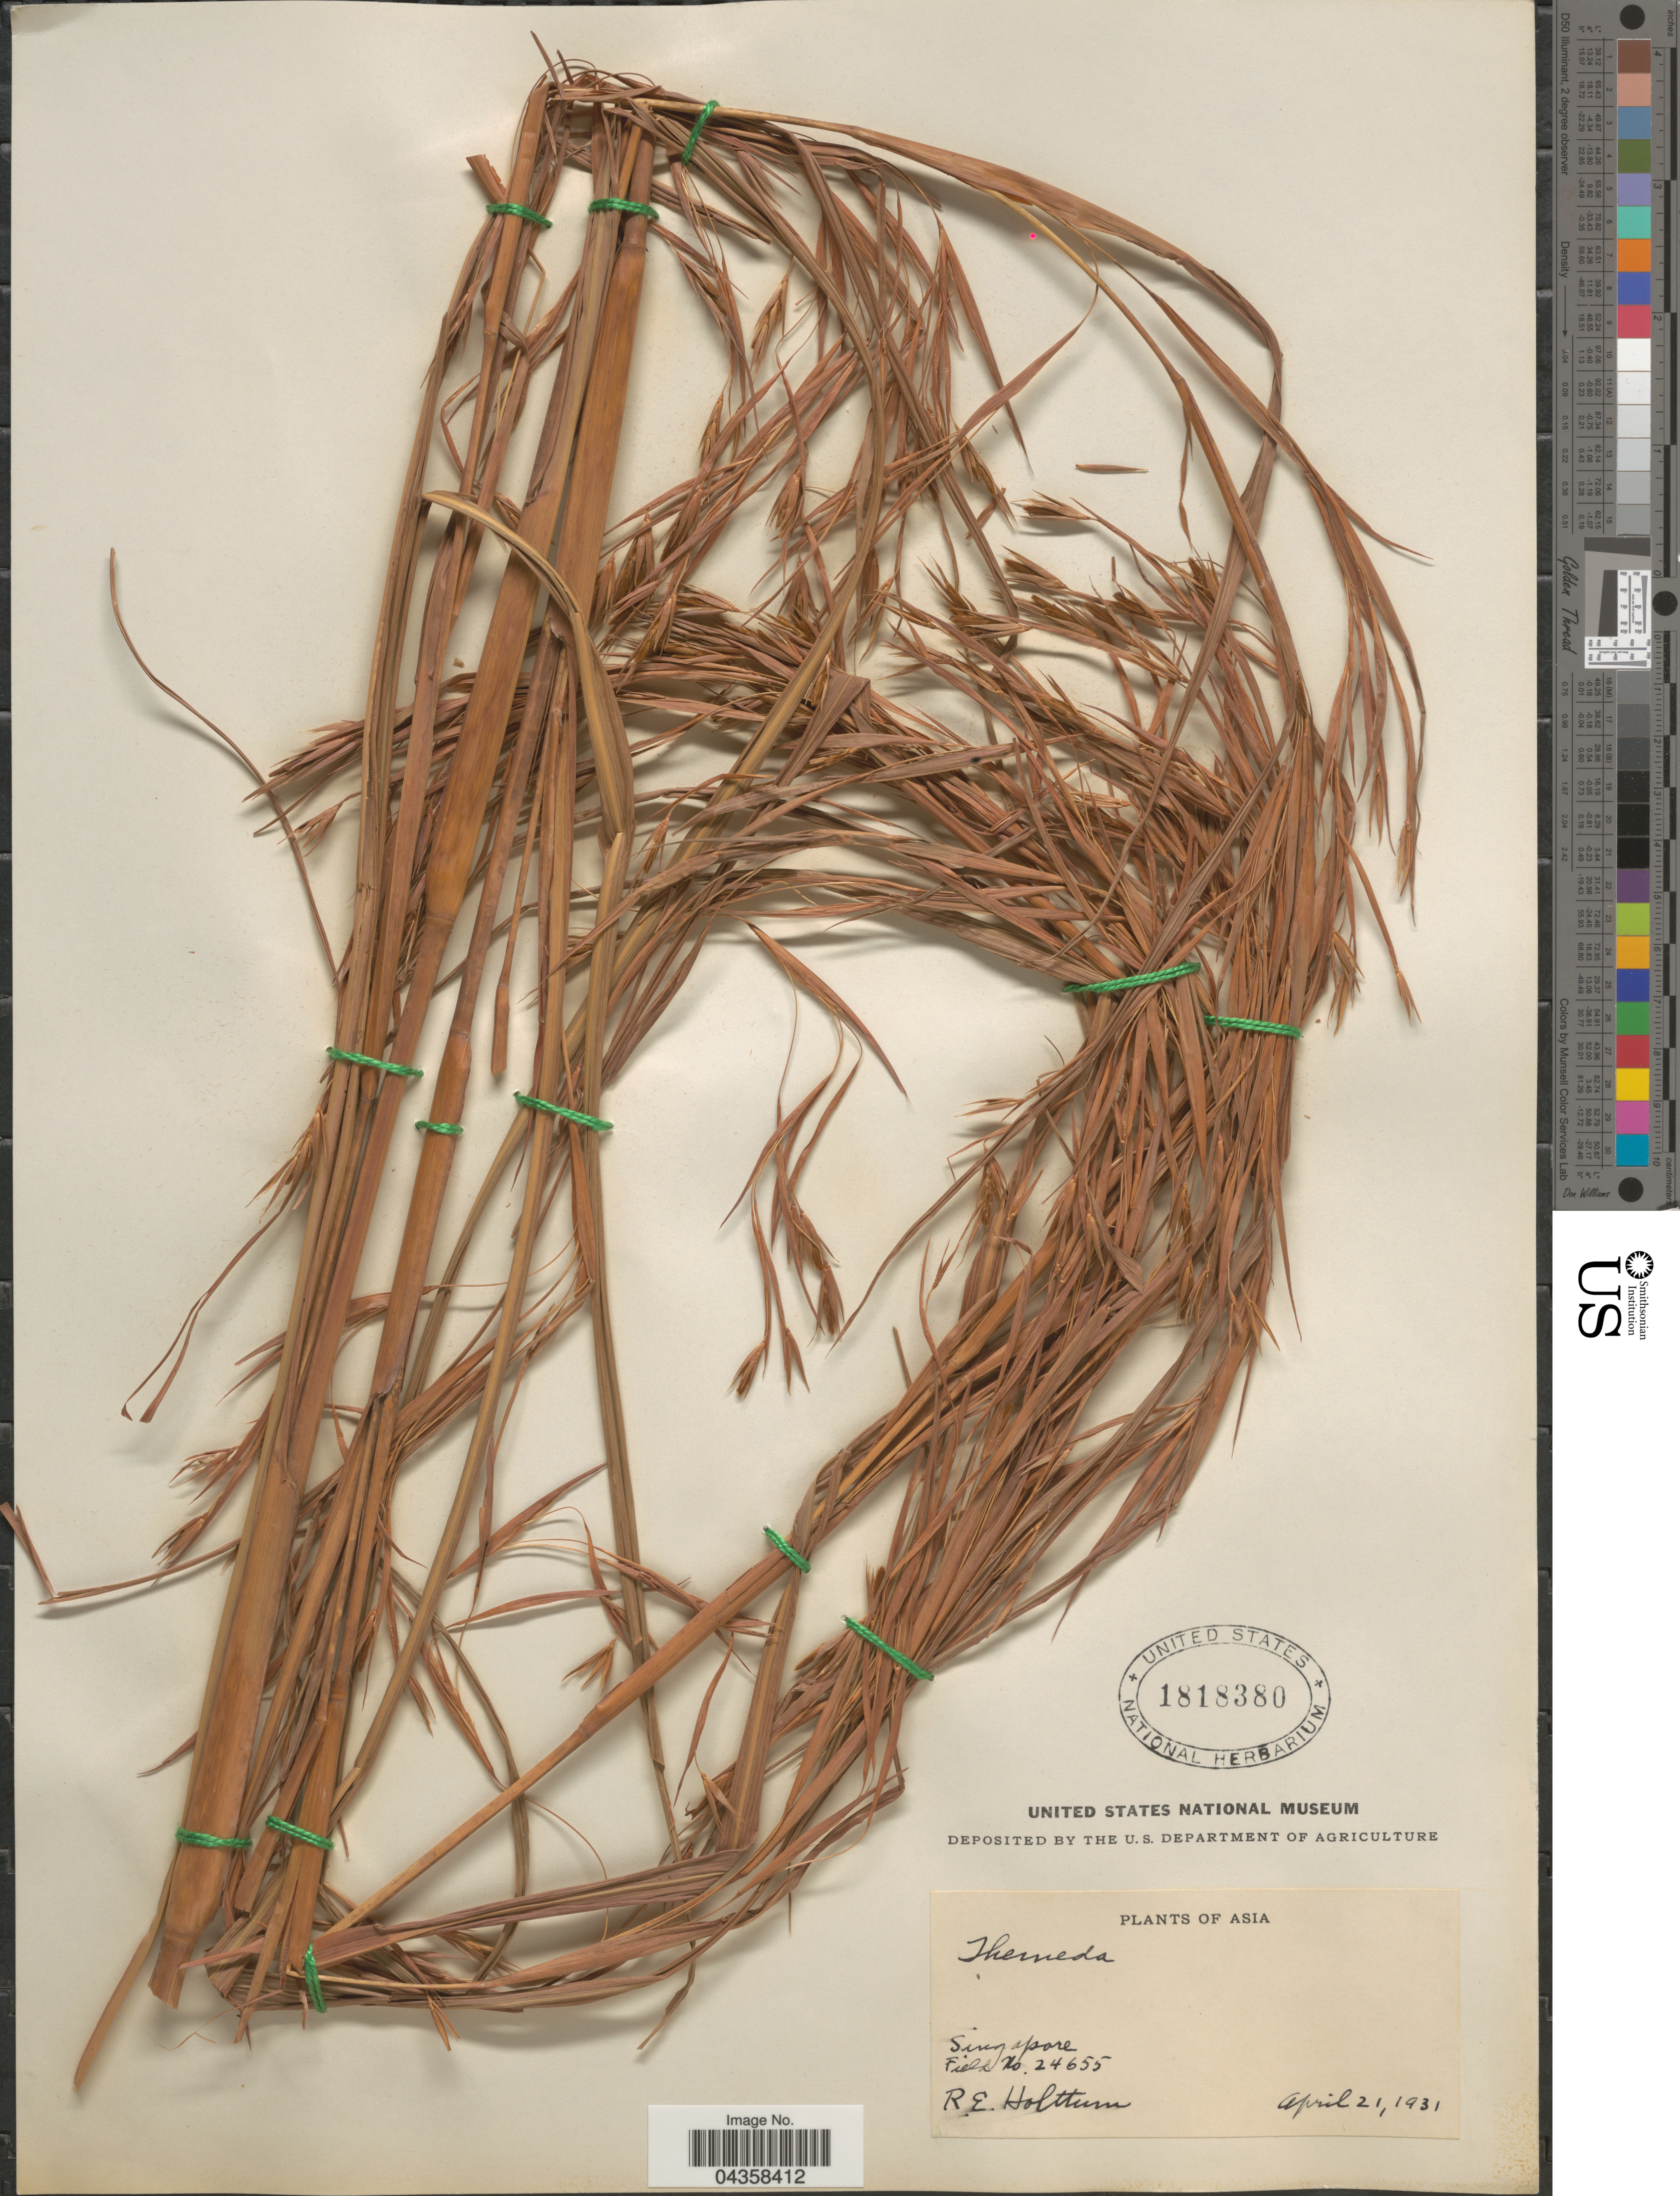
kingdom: Plantae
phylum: Tracheophyta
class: Liliopsida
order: Poales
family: Poaceae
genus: Themeda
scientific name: Themeda villosa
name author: (Lam.) A. Camus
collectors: R. E. Holttum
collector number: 24655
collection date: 1931-04-21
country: Singapore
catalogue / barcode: US 1818380